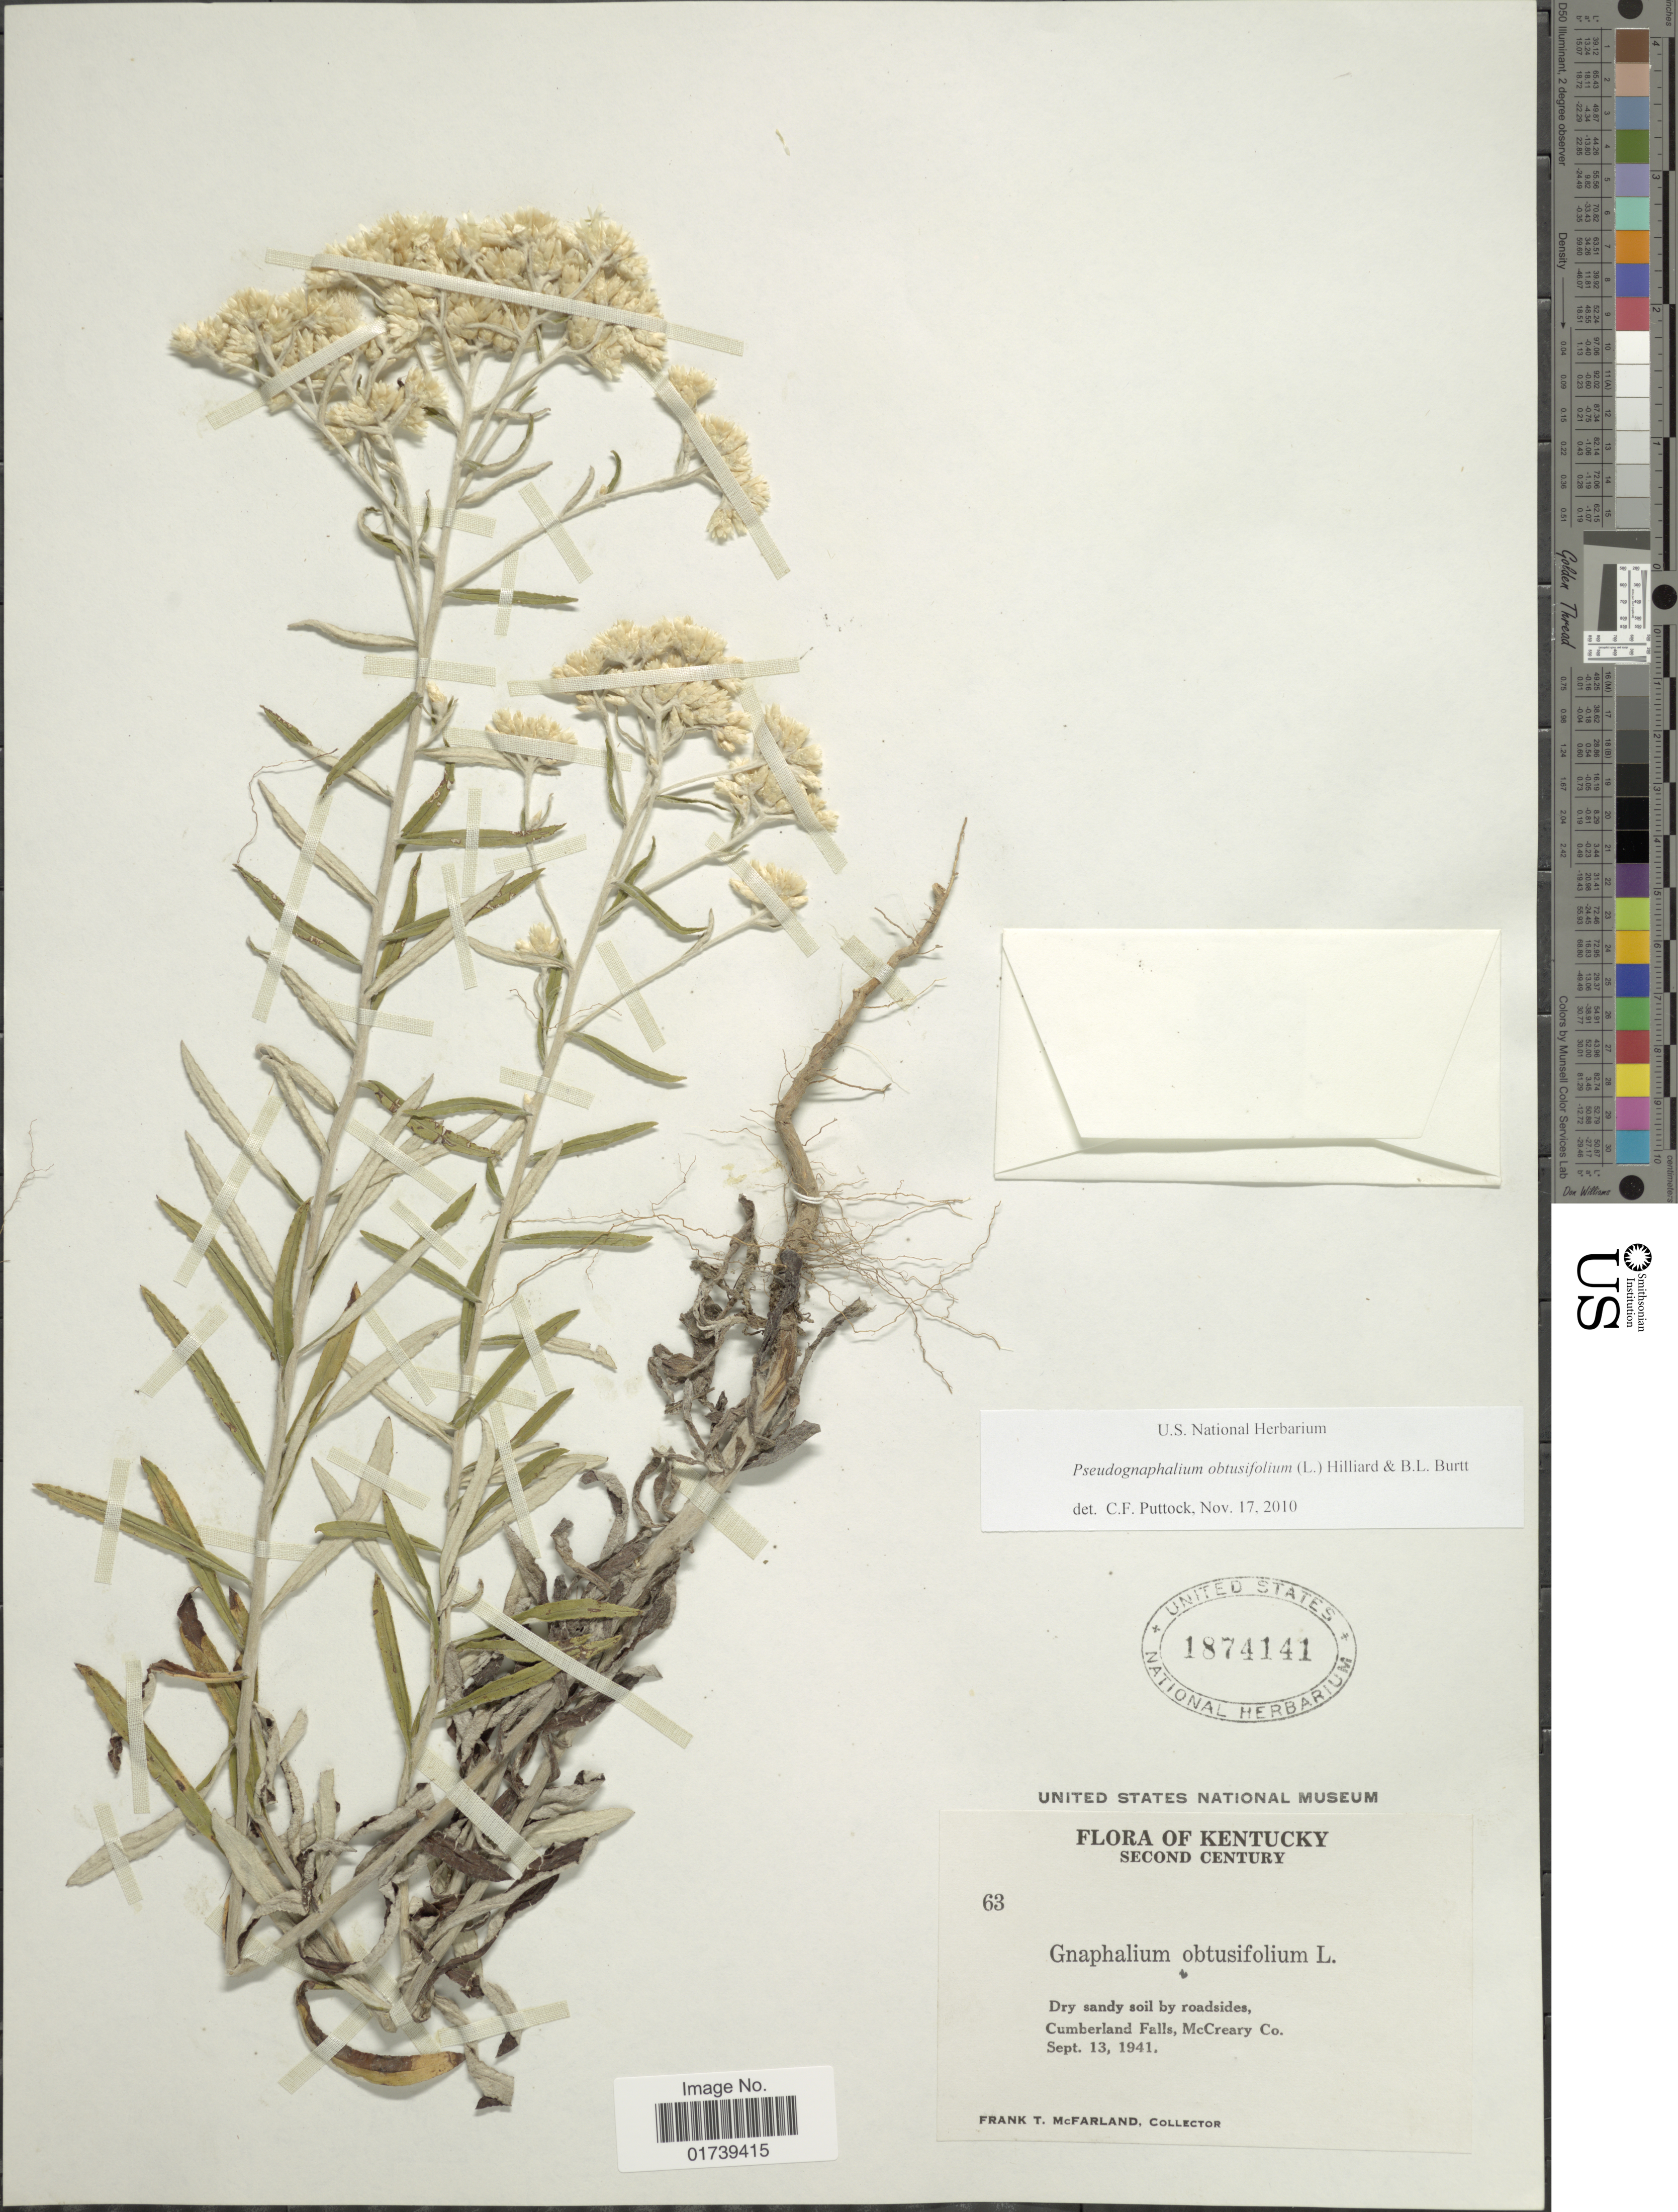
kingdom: Plantae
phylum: Tracheophyta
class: Magnoliopsida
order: Asterales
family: Asteraceae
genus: Pseudognaphalium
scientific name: Pseudognaphalium obtusifolium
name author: (L.) Hilliard & B.L. Burtt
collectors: F. McFarland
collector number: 63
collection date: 1941-09-13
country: United States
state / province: Kentucky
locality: Second Century, Cumberland Falls, McCreary Co.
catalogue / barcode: US 1874141